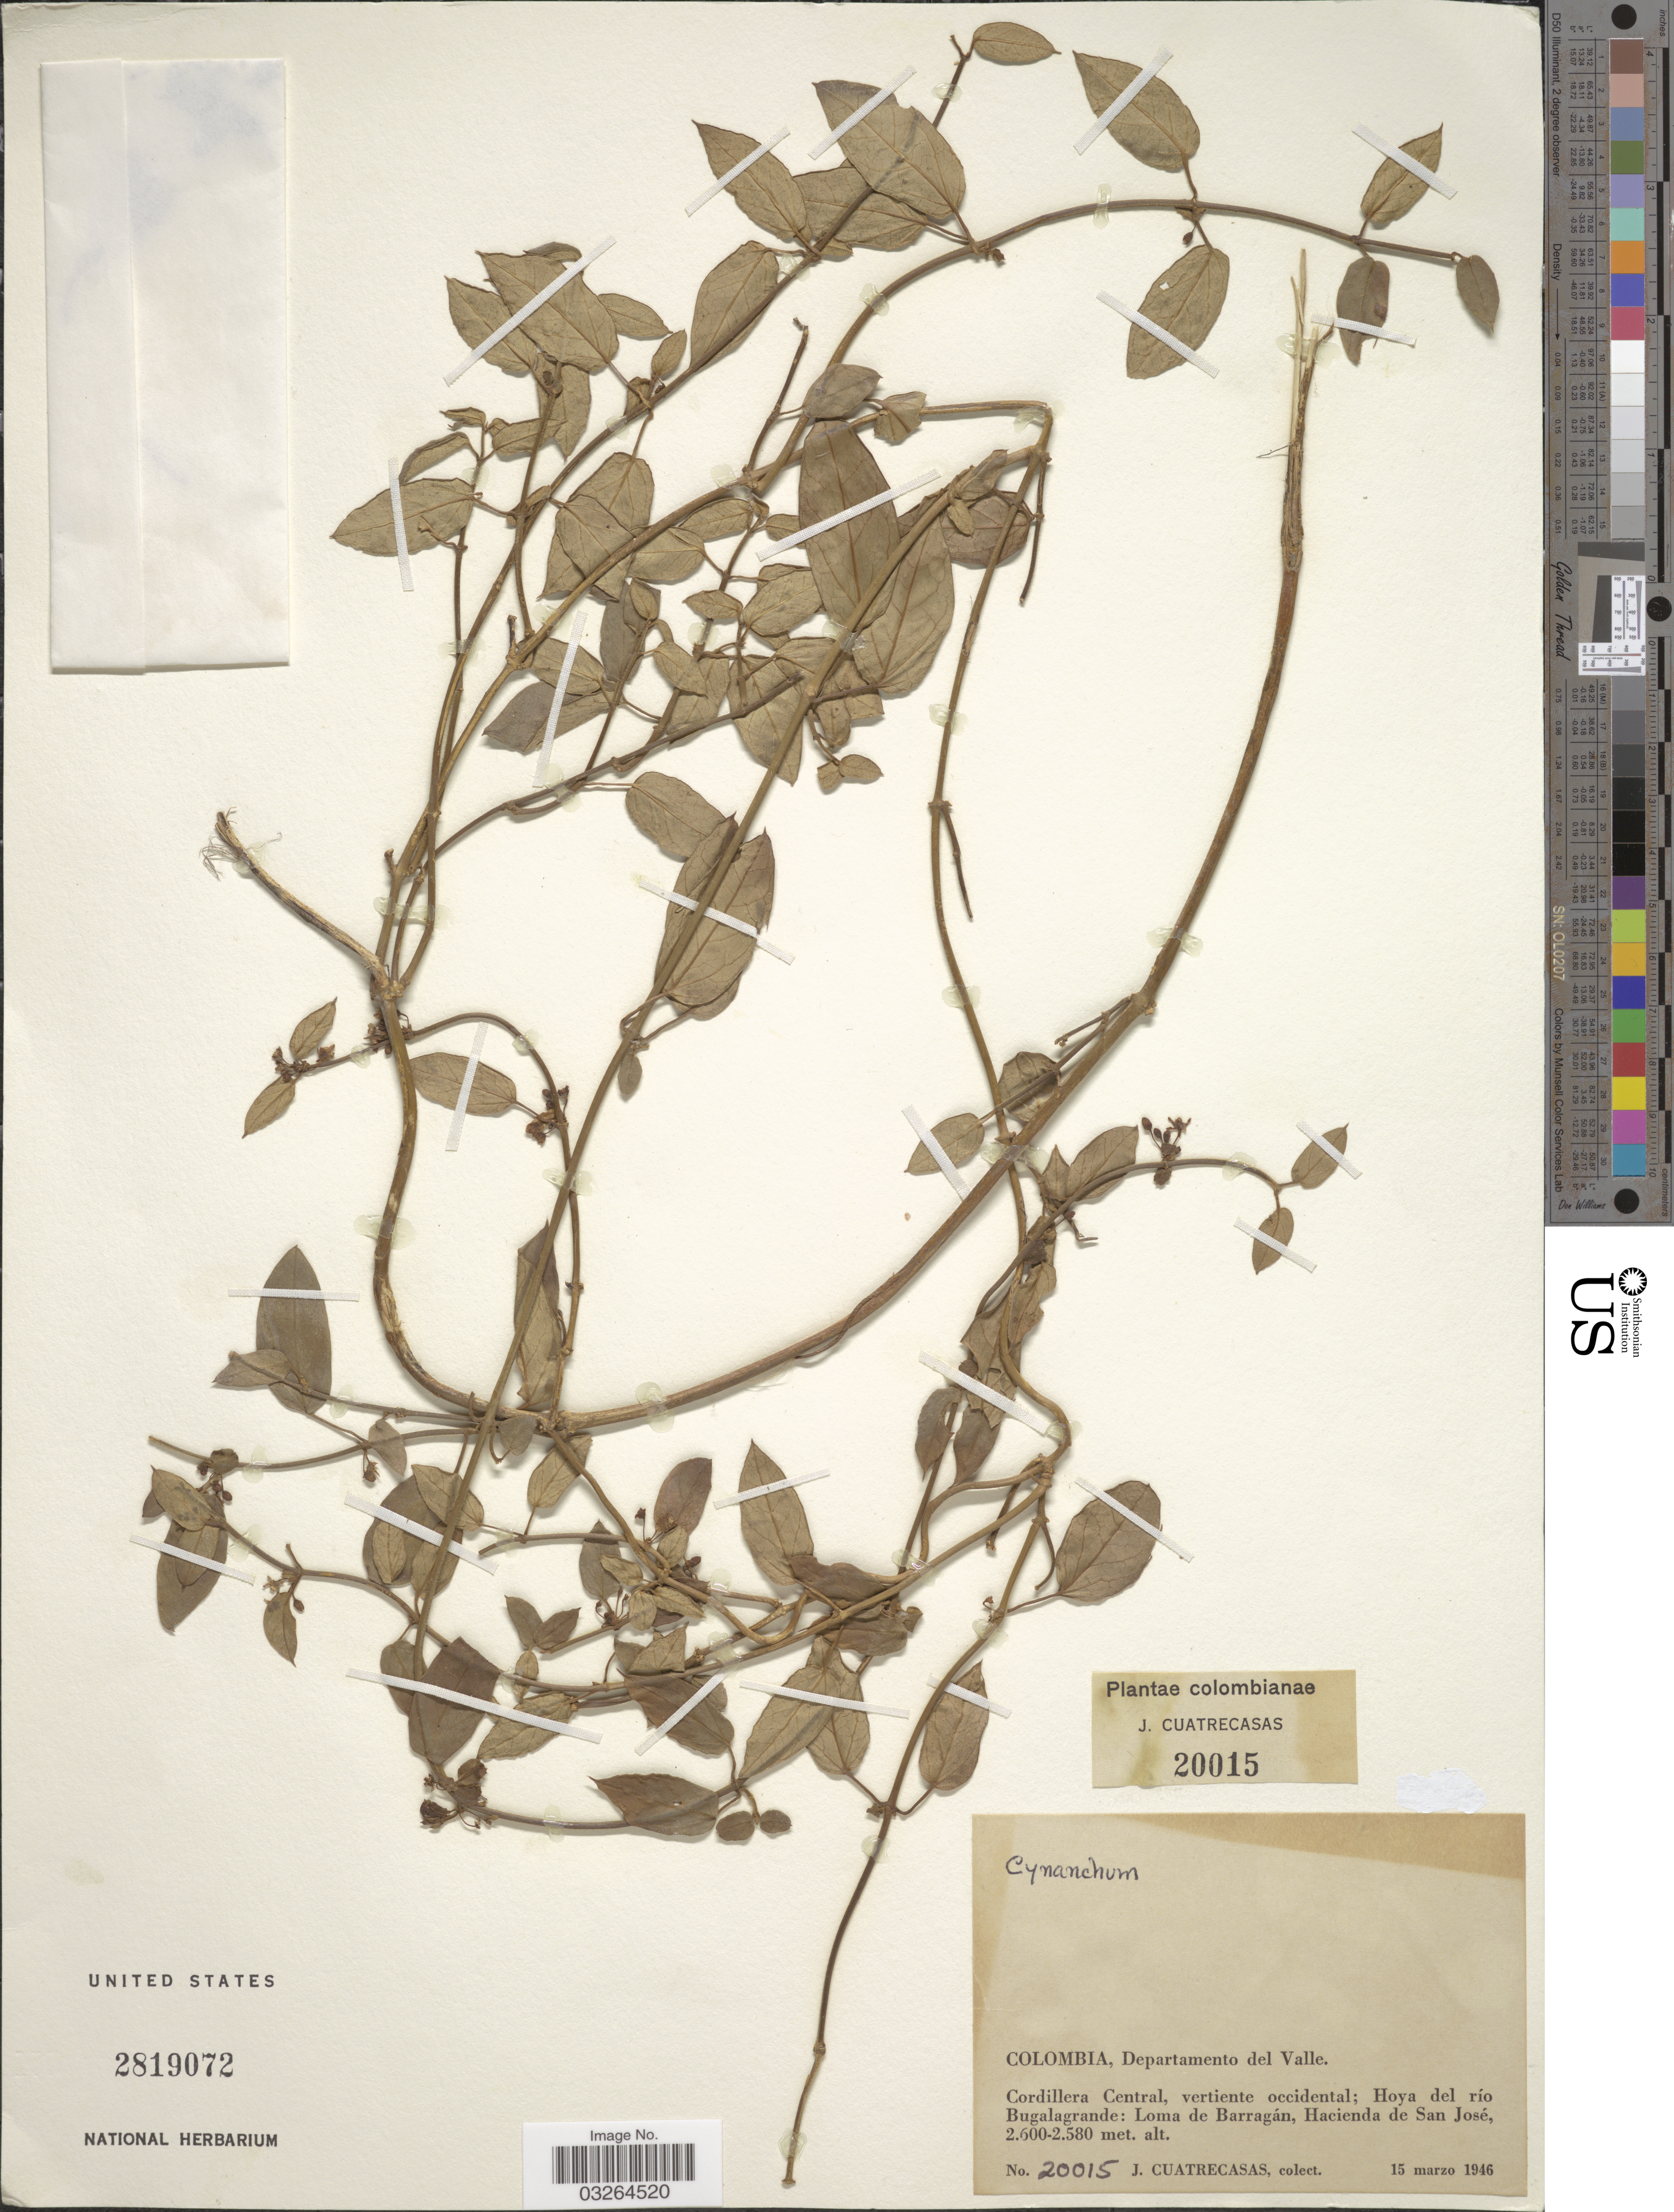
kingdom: Plantae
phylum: Tracheophyta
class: Magnoliopsida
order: Gentianales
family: Apocynaceae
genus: Cynanchum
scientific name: Cynanchum sp.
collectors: J. Cuatrecasas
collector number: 20015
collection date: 1946-03-15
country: Colombia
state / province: Valle del Cauca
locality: Departamento del Valle. Cordillera Central, vertiente occidental; Hoya del río Bugalagrande: Loma de Barragán, Hacienda de San José.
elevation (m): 2580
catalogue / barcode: US 2819072